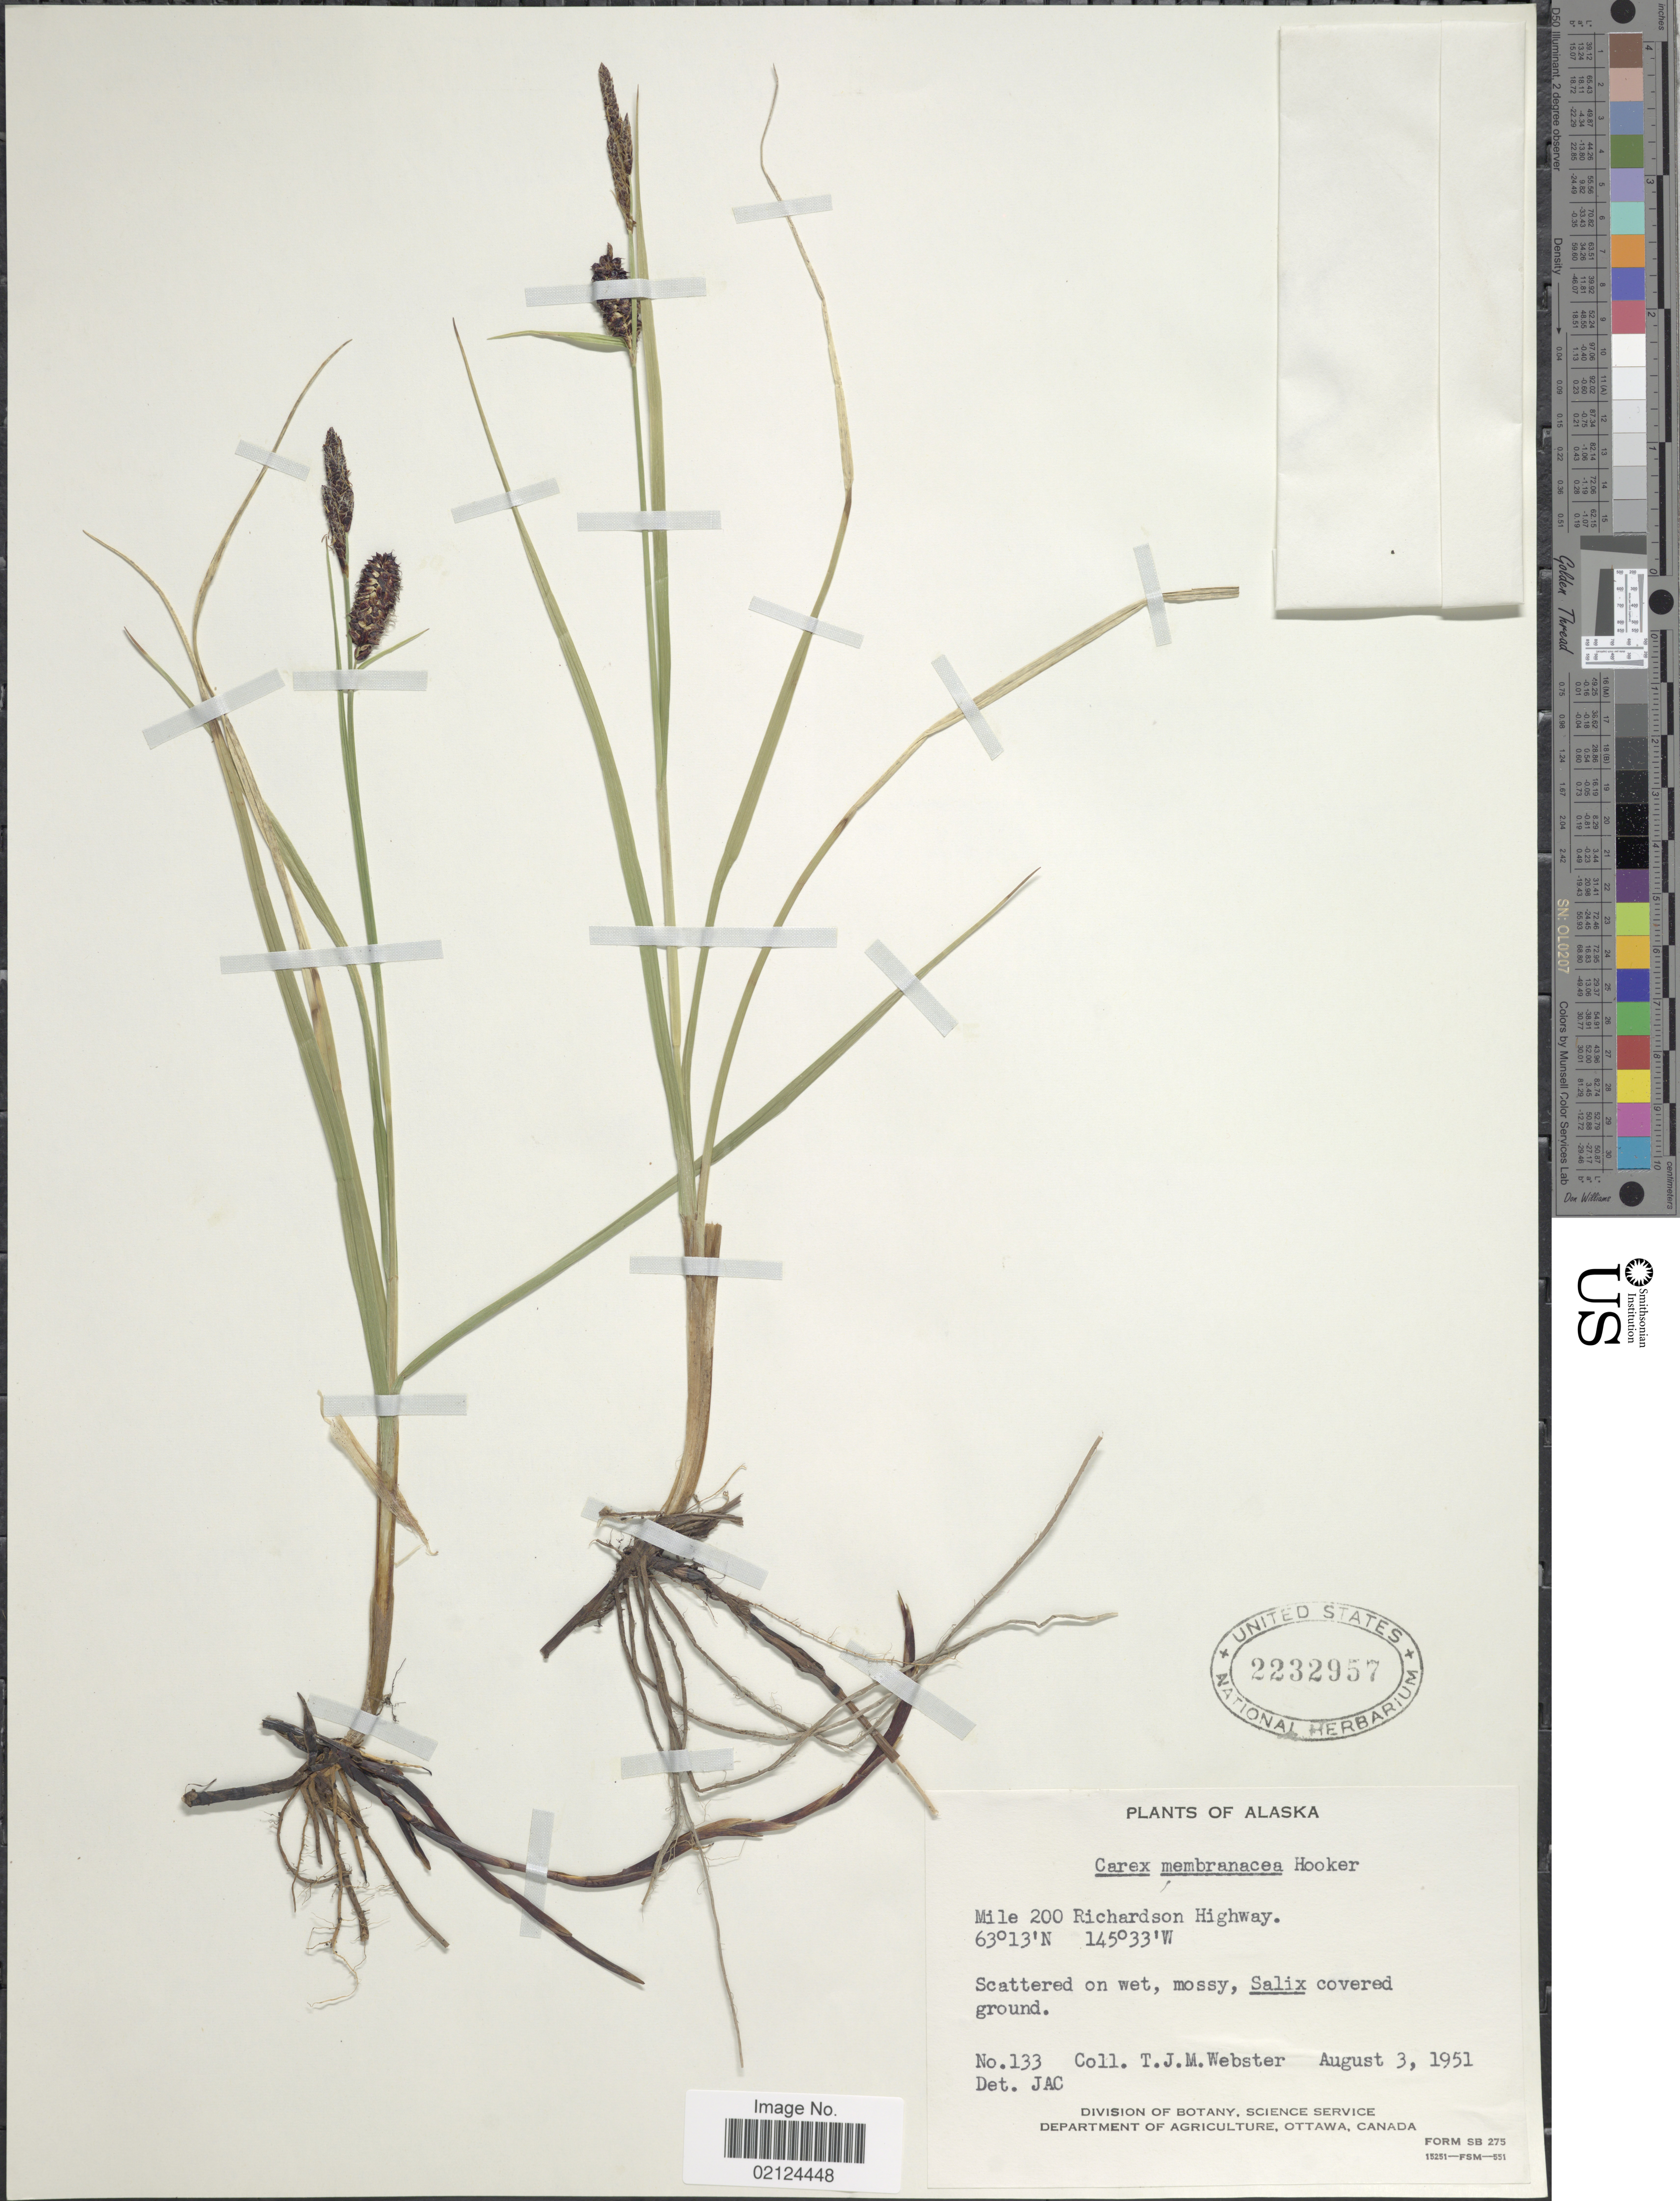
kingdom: Plantae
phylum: Tracheophyta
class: Liliopsida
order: Poales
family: Cyperaceae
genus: Carex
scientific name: Carex membranacea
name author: Hook.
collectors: T. J. Webster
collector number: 133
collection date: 1951-08-03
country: United States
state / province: Alaska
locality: Mile 200 Richardson Highway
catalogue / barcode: US 2232957